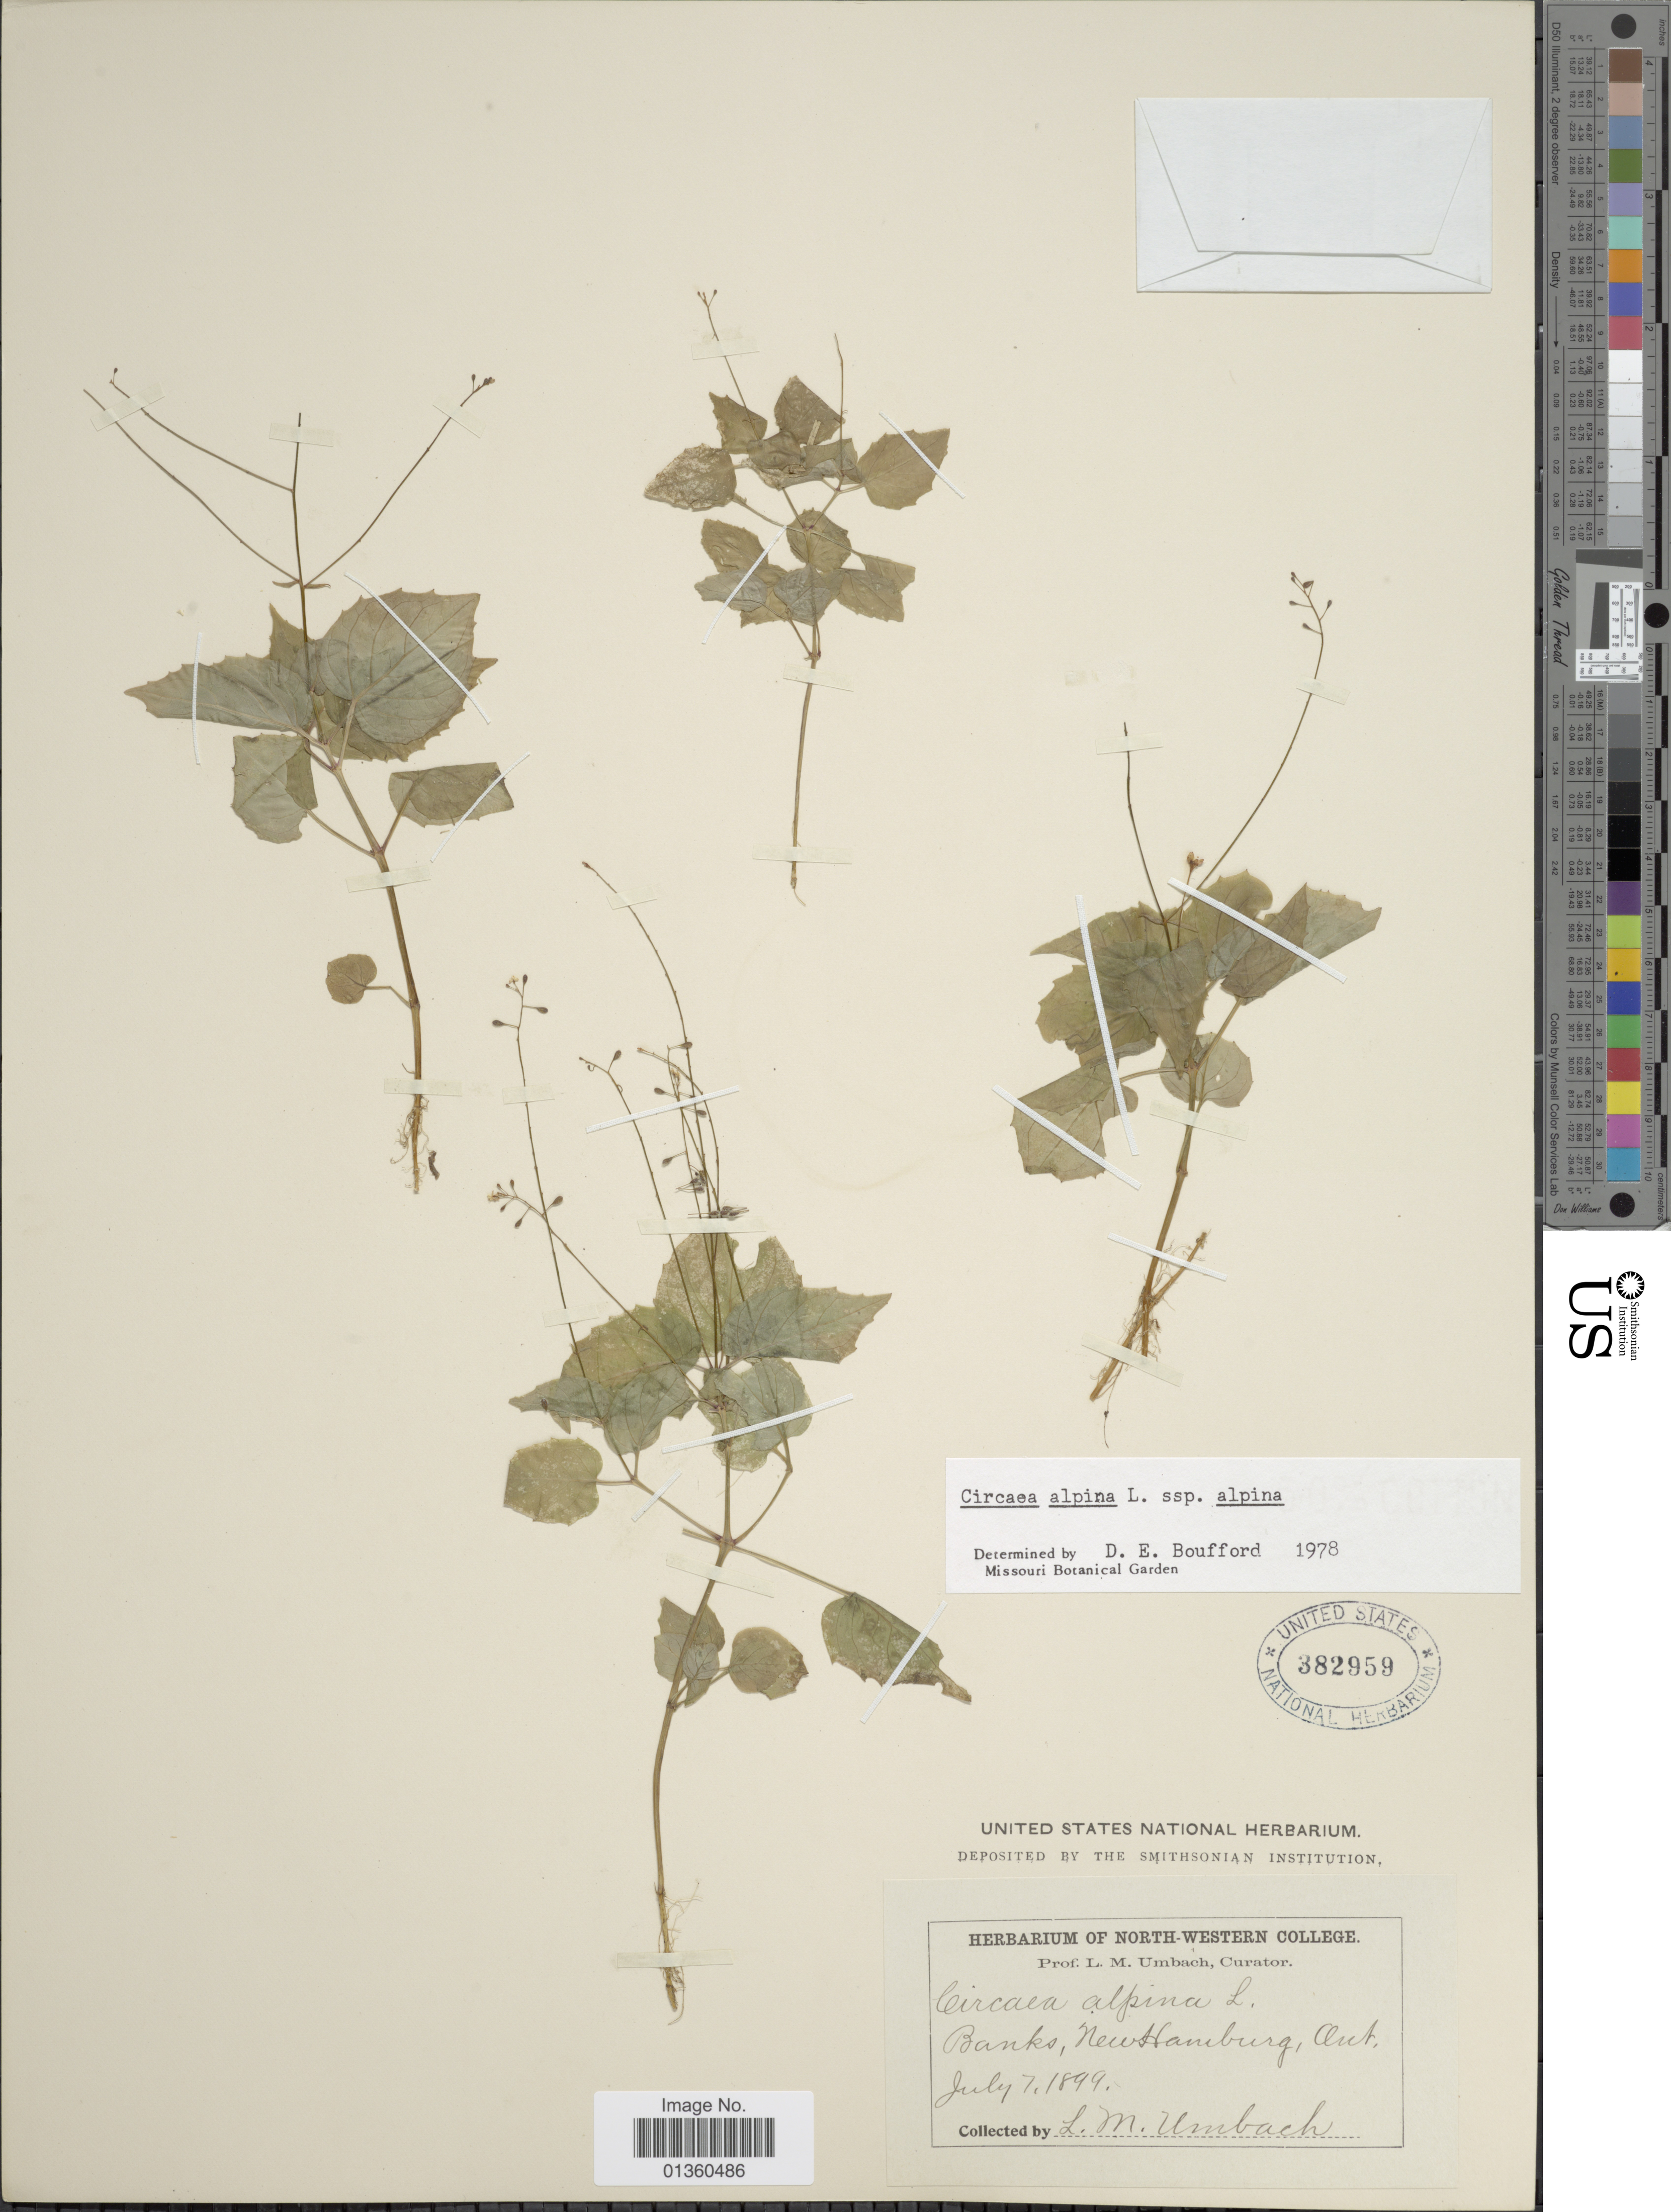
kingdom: Plantae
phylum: Tracheophyta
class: Magnoliopsida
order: Myrtales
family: Onagraceae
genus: Circaea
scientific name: Circaea alpina subsp. alpina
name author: L.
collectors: L. M. Umbach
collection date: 1899-07-07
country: Canada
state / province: Ontario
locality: Banks, New Hamburg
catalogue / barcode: US 382959